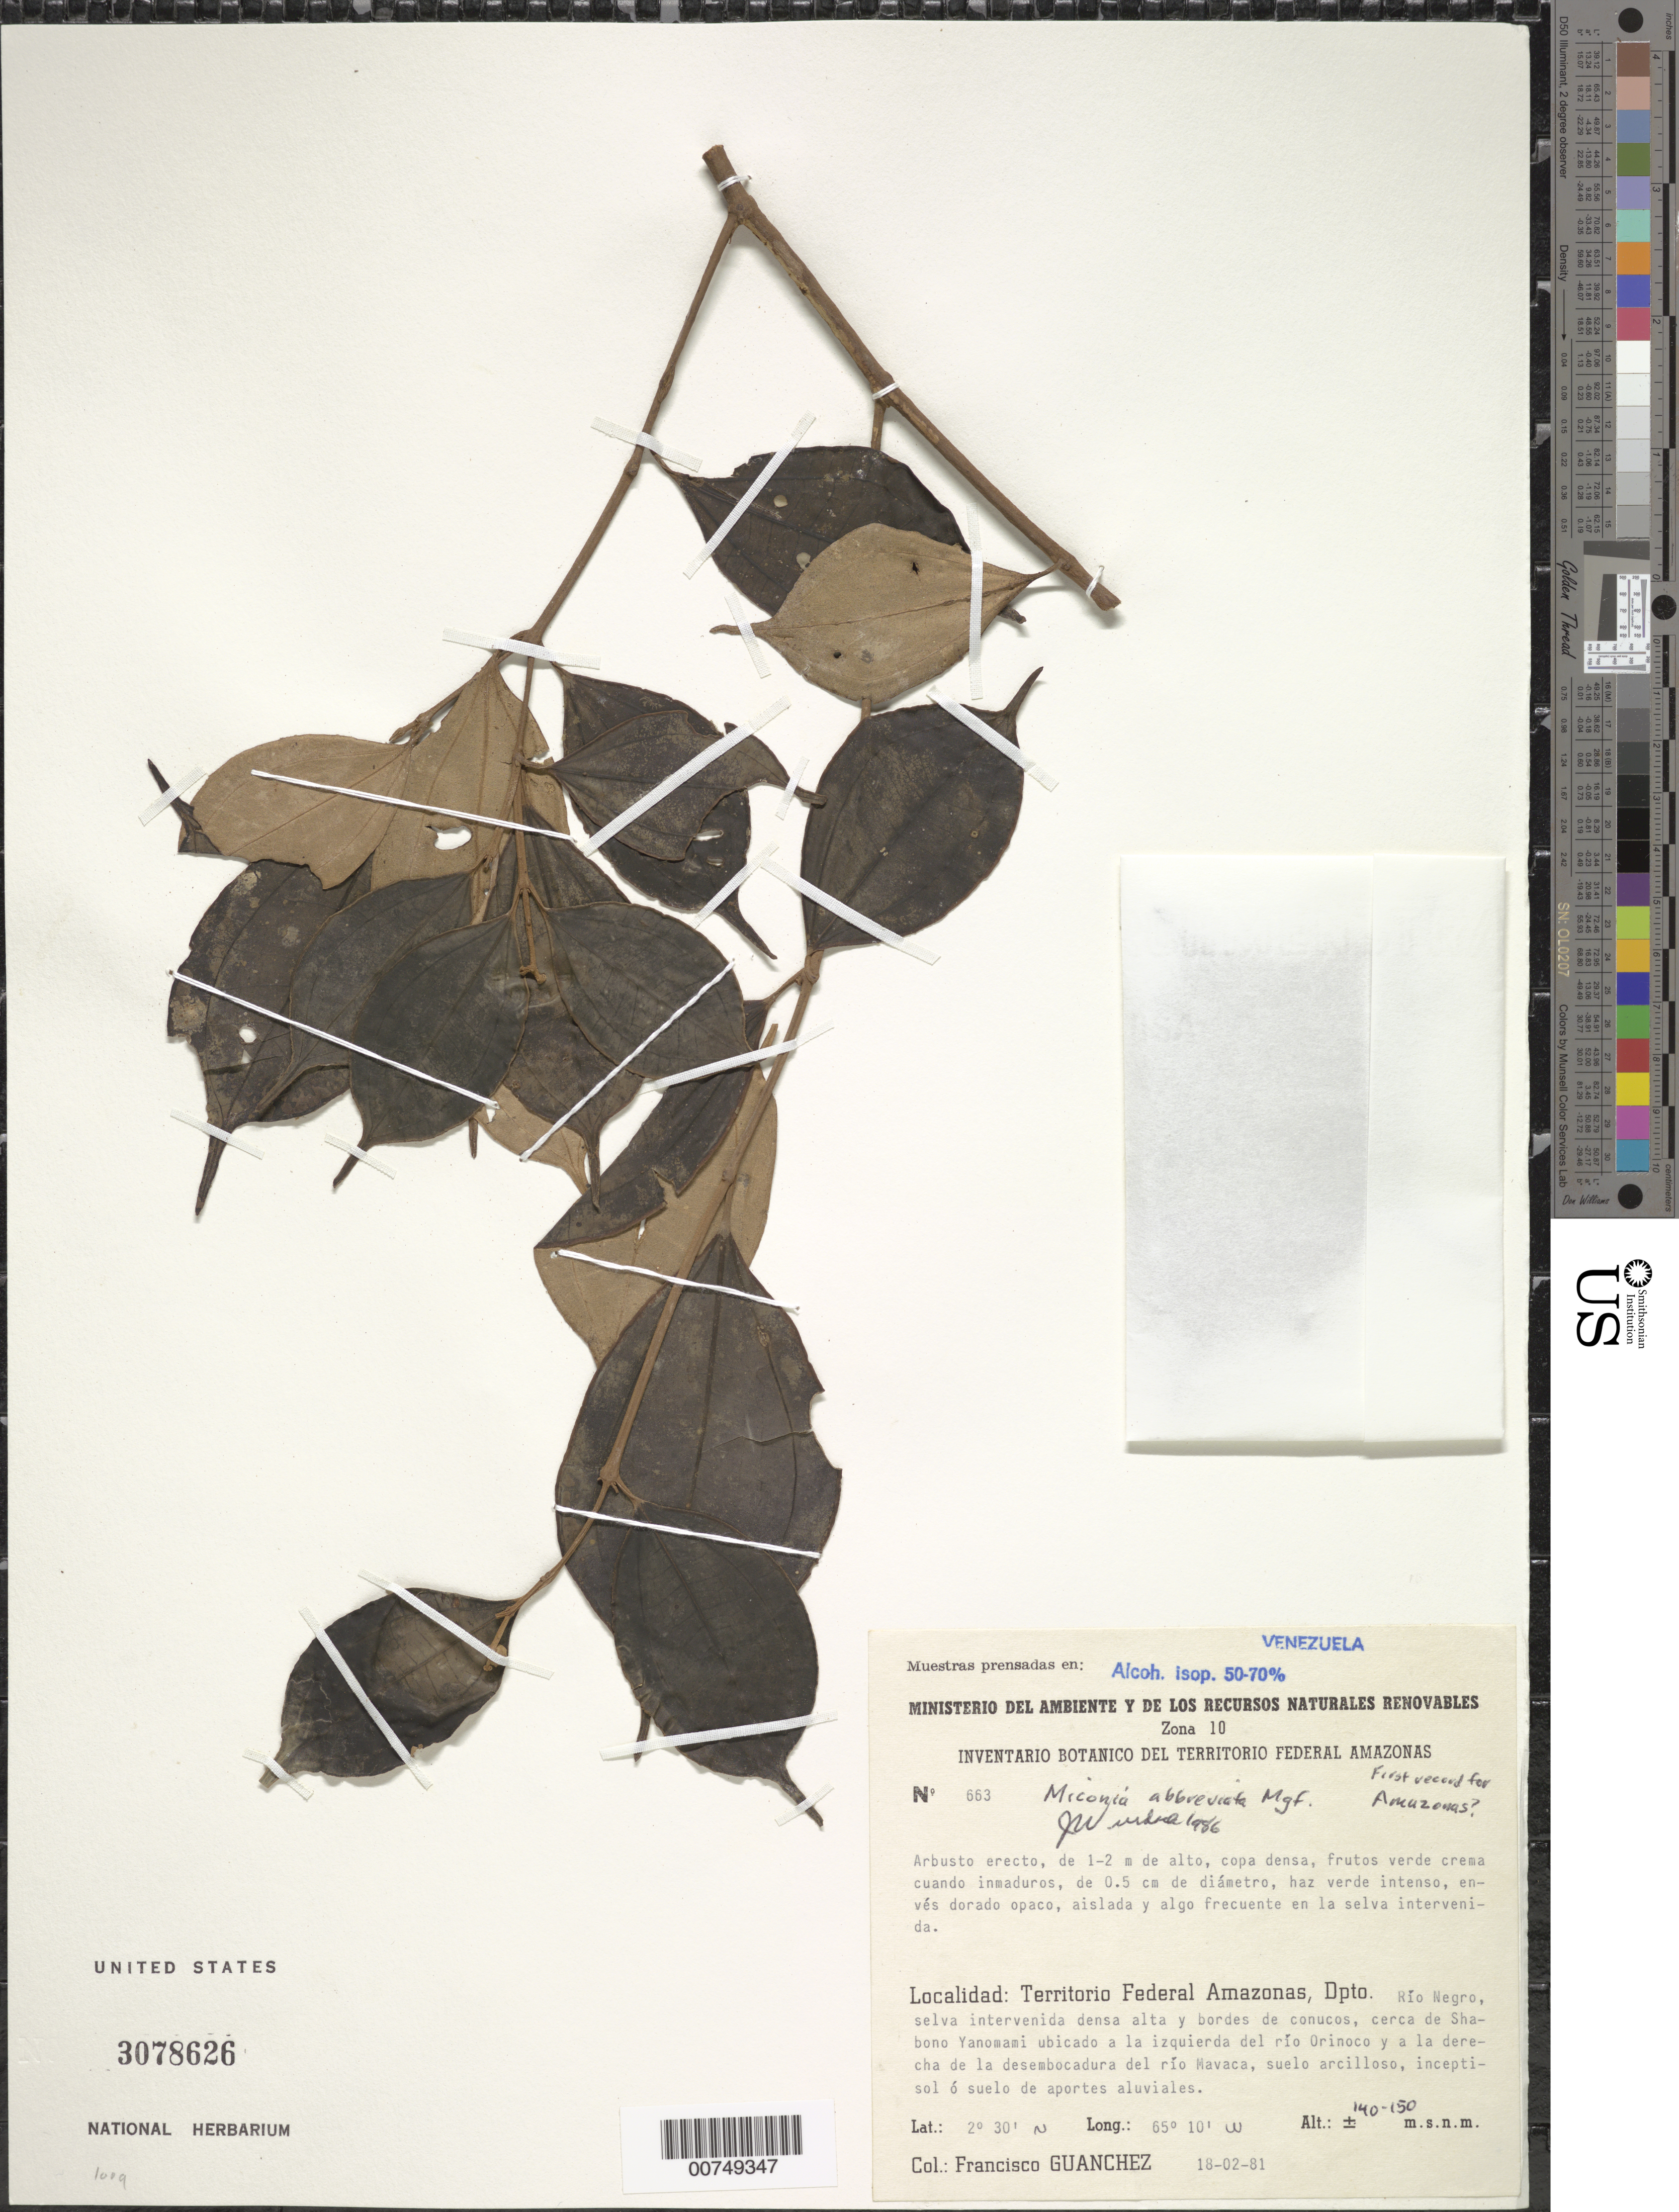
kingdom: Plantae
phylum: Tracheophyta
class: Magnoliopsida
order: Myrtales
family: Melastomataceae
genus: Miconia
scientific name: Miconia abbreviata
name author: Markgr.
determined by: Wurdack, John J., (US), US (UNITED STATES)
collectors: F. Guánchez M.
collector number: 663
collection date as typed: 18-Feb-81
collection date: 1981-02-18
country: Venezuela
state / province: Amazonas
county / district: Río Negro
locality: Shabono Yanomami ubicado a la izaierda del Río Orinoco y a la derecha de la desembocadura del Río Mavaca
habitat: Selva intervenida densa alta y bordes de conucos; suelo arcilloso, inceptisl o suelo de aportes aluviales; selva intervenida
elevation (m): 140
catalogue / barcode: US 3078626